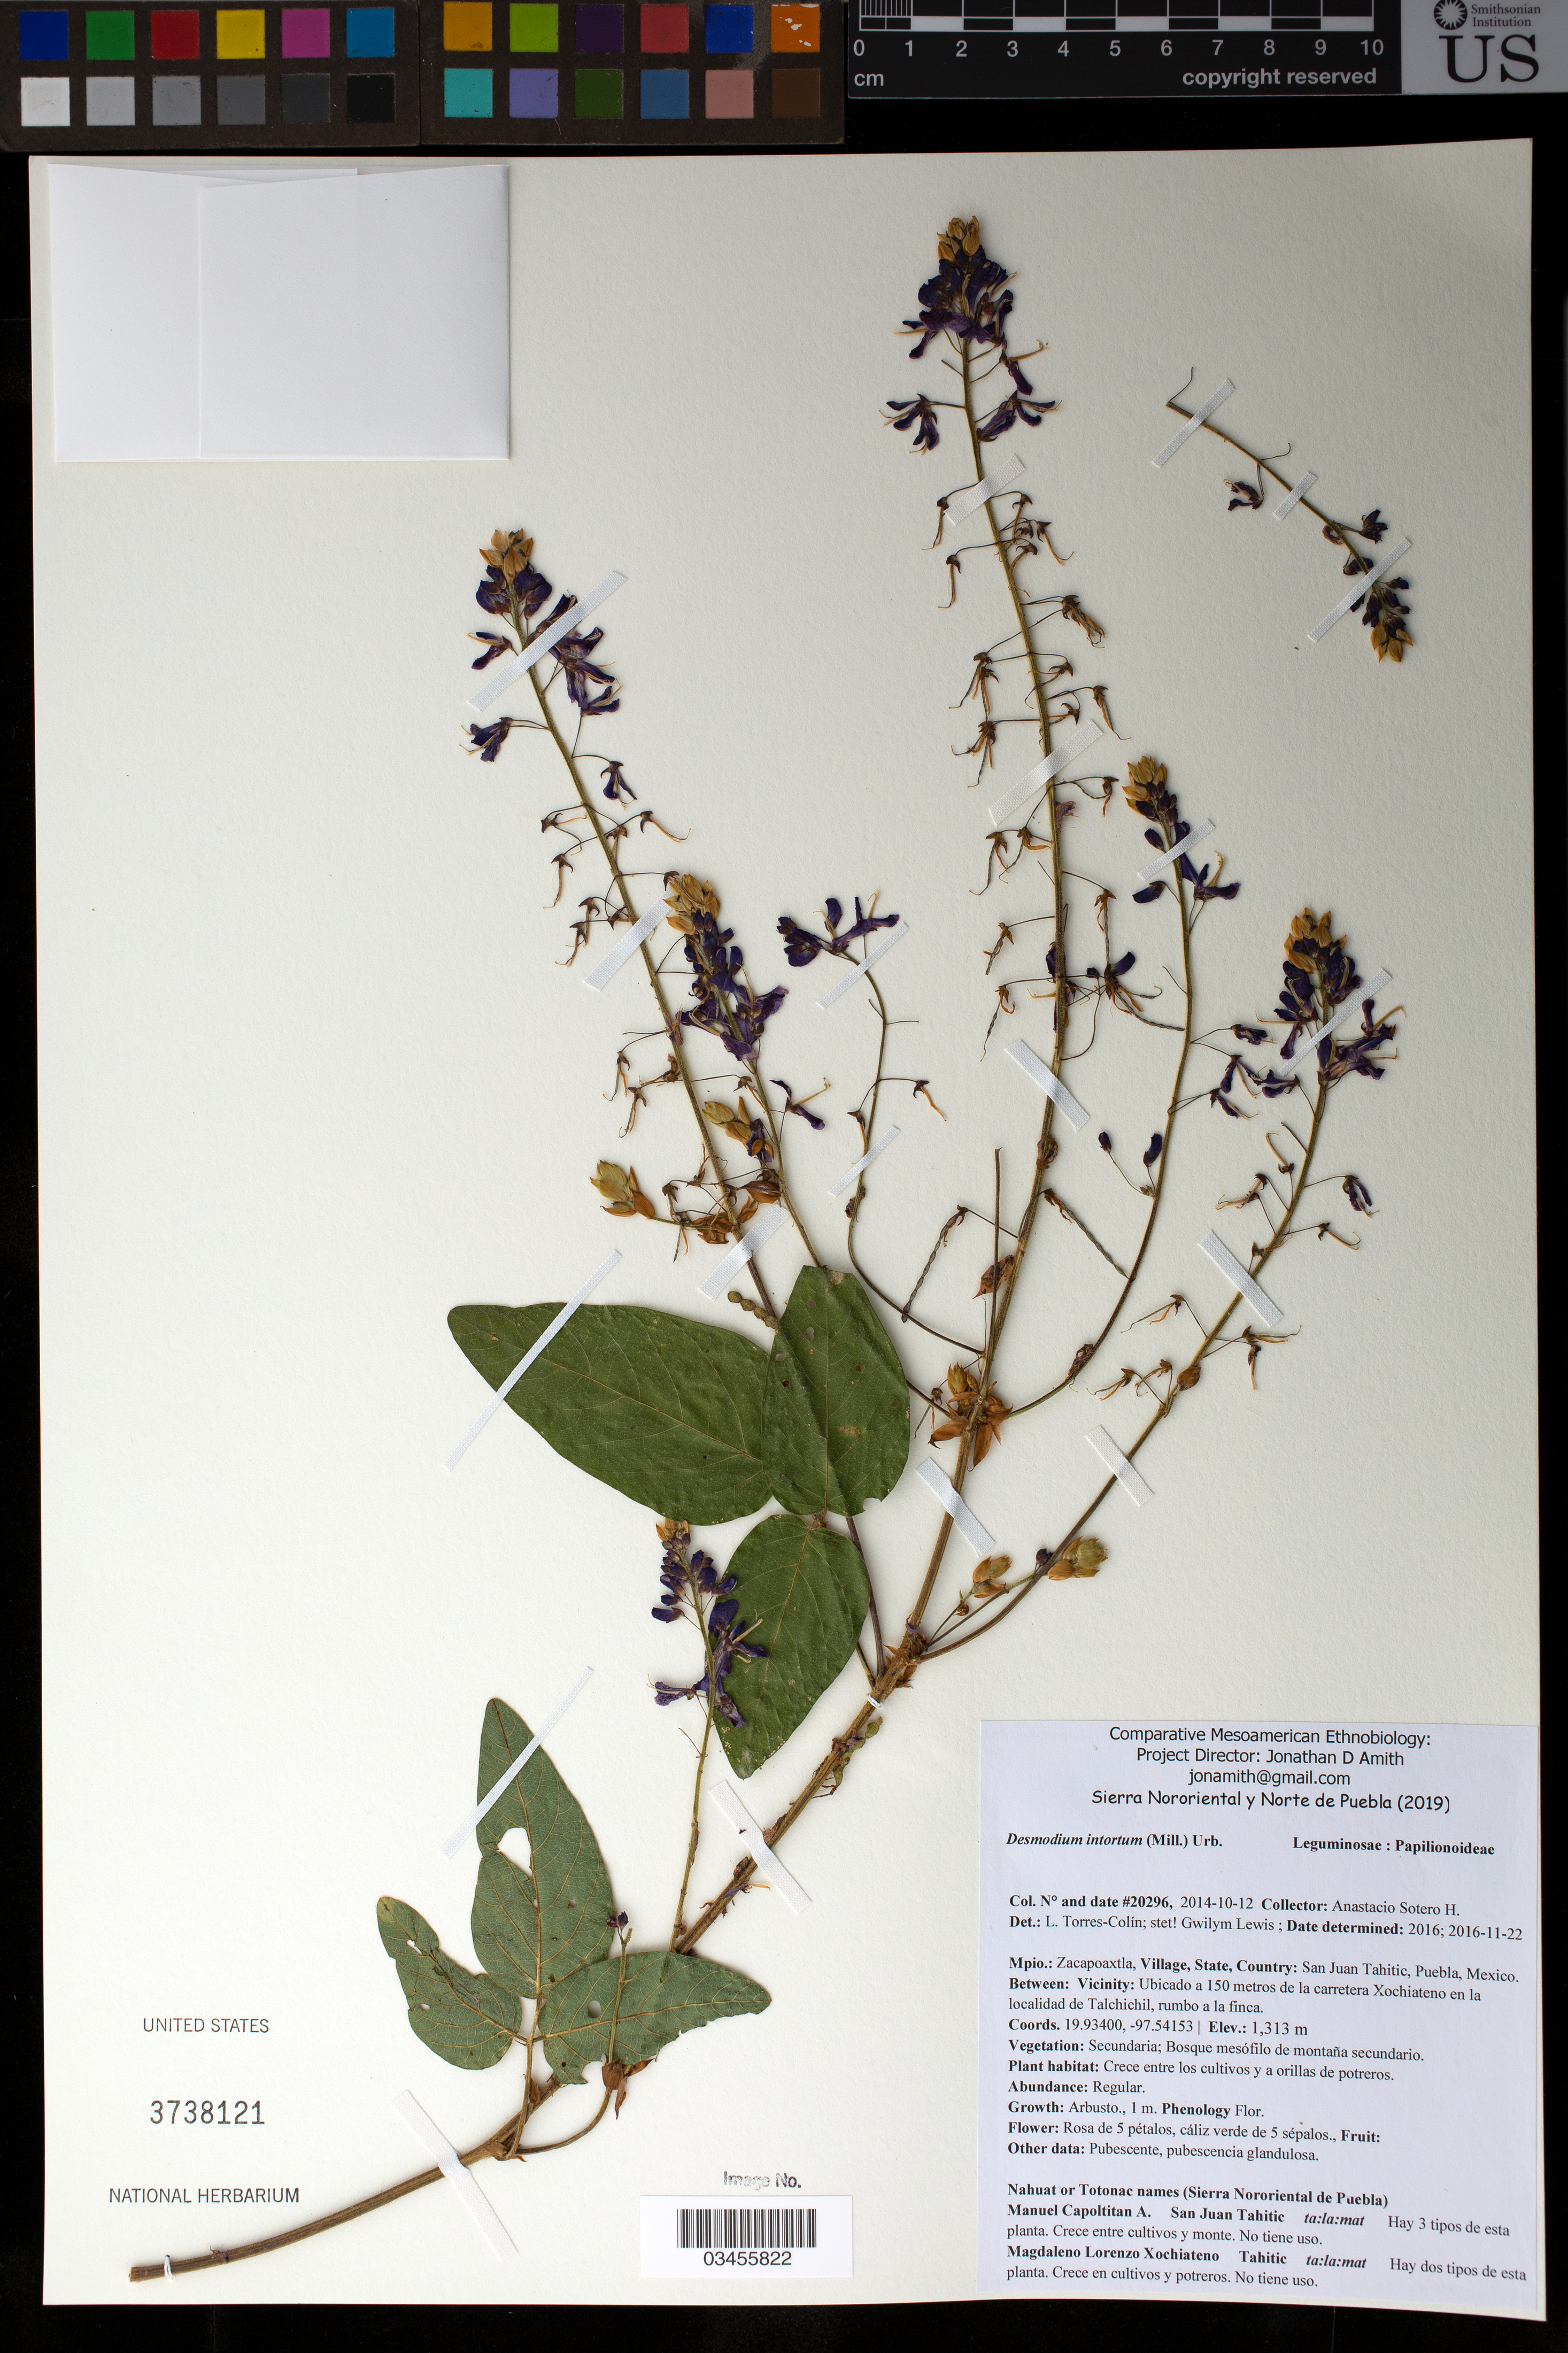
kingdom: Plantae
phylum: Tracheophyta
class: Magnoliopsida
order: Fabales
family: Fabaceae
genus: Desmodium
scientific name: Desmodium intortum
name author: (Mill.) Urb.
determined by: Lewis, G.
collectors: Canek Ledesma C. & A. Sotero H.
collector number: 20296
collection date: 2014-10-12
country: México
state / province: Puebla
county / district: Zacapoaxtla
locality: PUEBLO: San Juan Tahitic; LOCALIDAD EXACTA: Ubicado a 150 metros de la carretera Xochiateno en la localidad de Talchichil, rumbo a la finca.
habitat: Bosque mesófilo de montaña secundario; crece entre los cultivos y a orillas de potreros.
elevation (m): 1313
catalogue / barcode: US 3738121